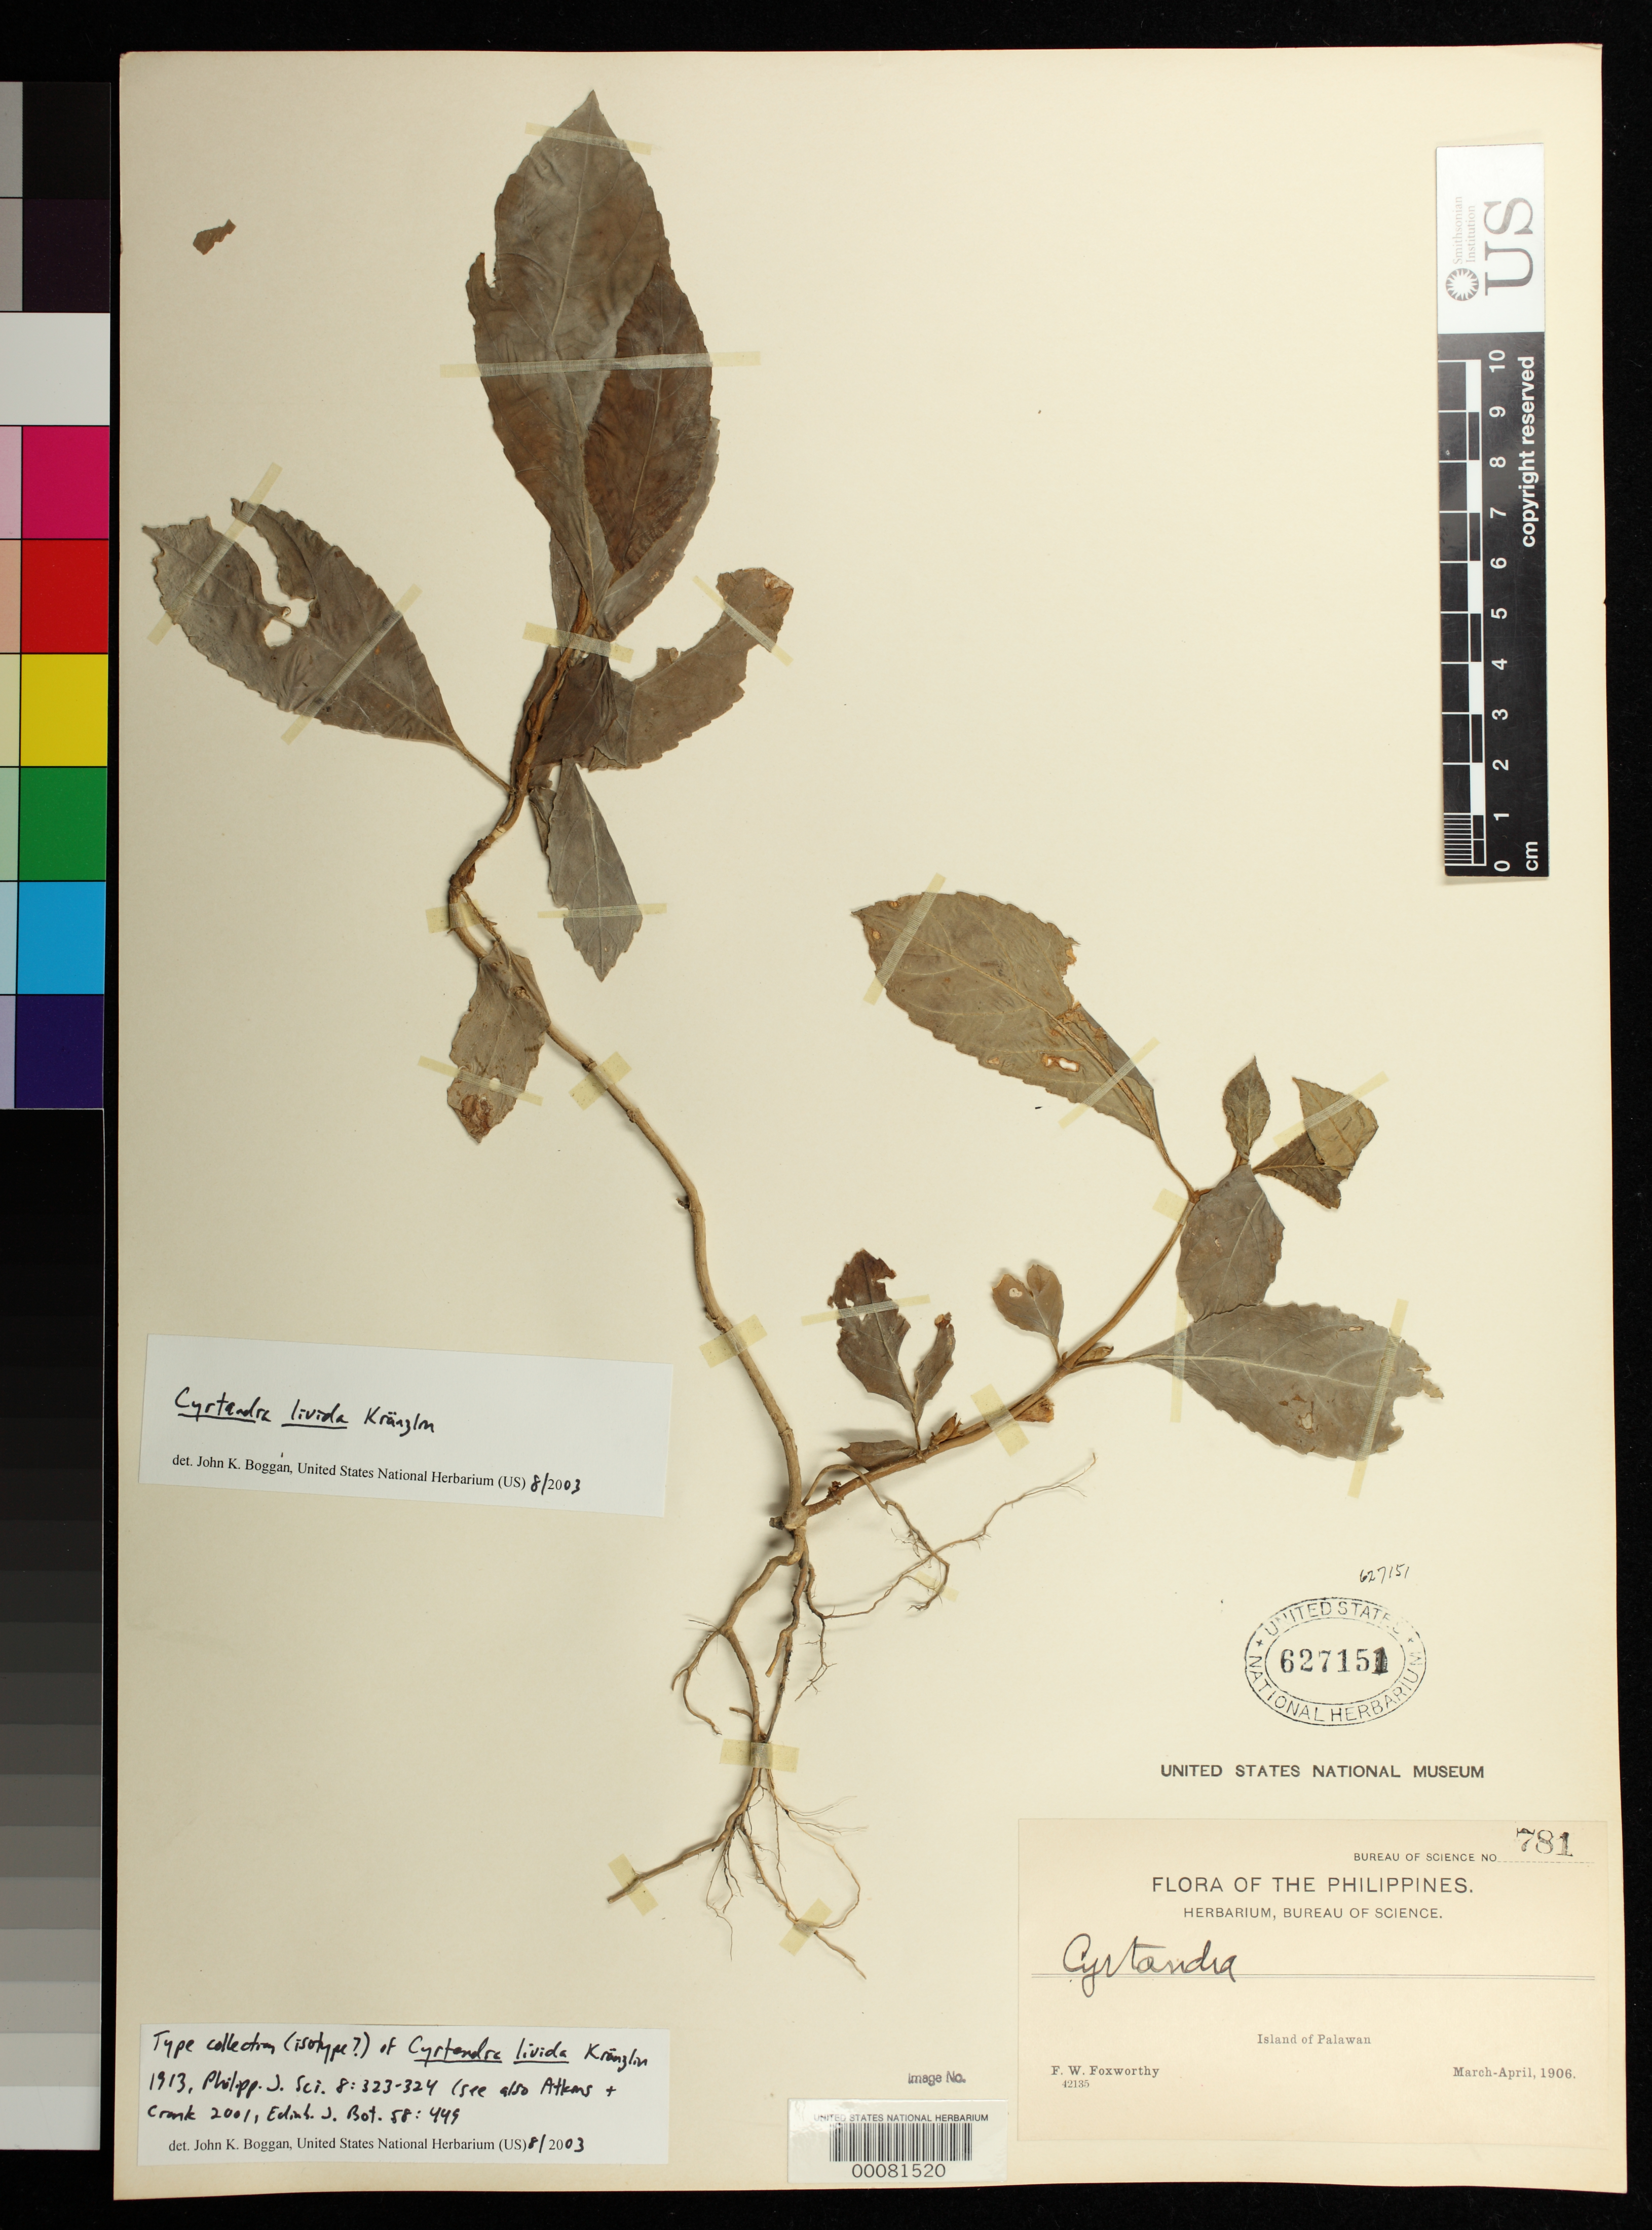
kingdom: Plantae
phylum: Tracheophyta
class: Magnoliopsida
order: Lamiales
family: Gesneriaceae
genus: Cyrtandra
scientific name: Cyrtandra livida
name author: Kraenzl.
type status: Isolectotype; Type Collection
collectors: F. W. Foxworthy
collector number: Bur. Sci. 781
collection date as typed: Mar 1906 to Apr 1906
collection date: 1906-03/1906-04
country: Philippines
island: Palawan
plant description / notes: Collection (but not US sheet) cited 2003 by Atkins & Cronk, Edinb. J. Bot. 58:456.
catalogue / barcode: US 627151